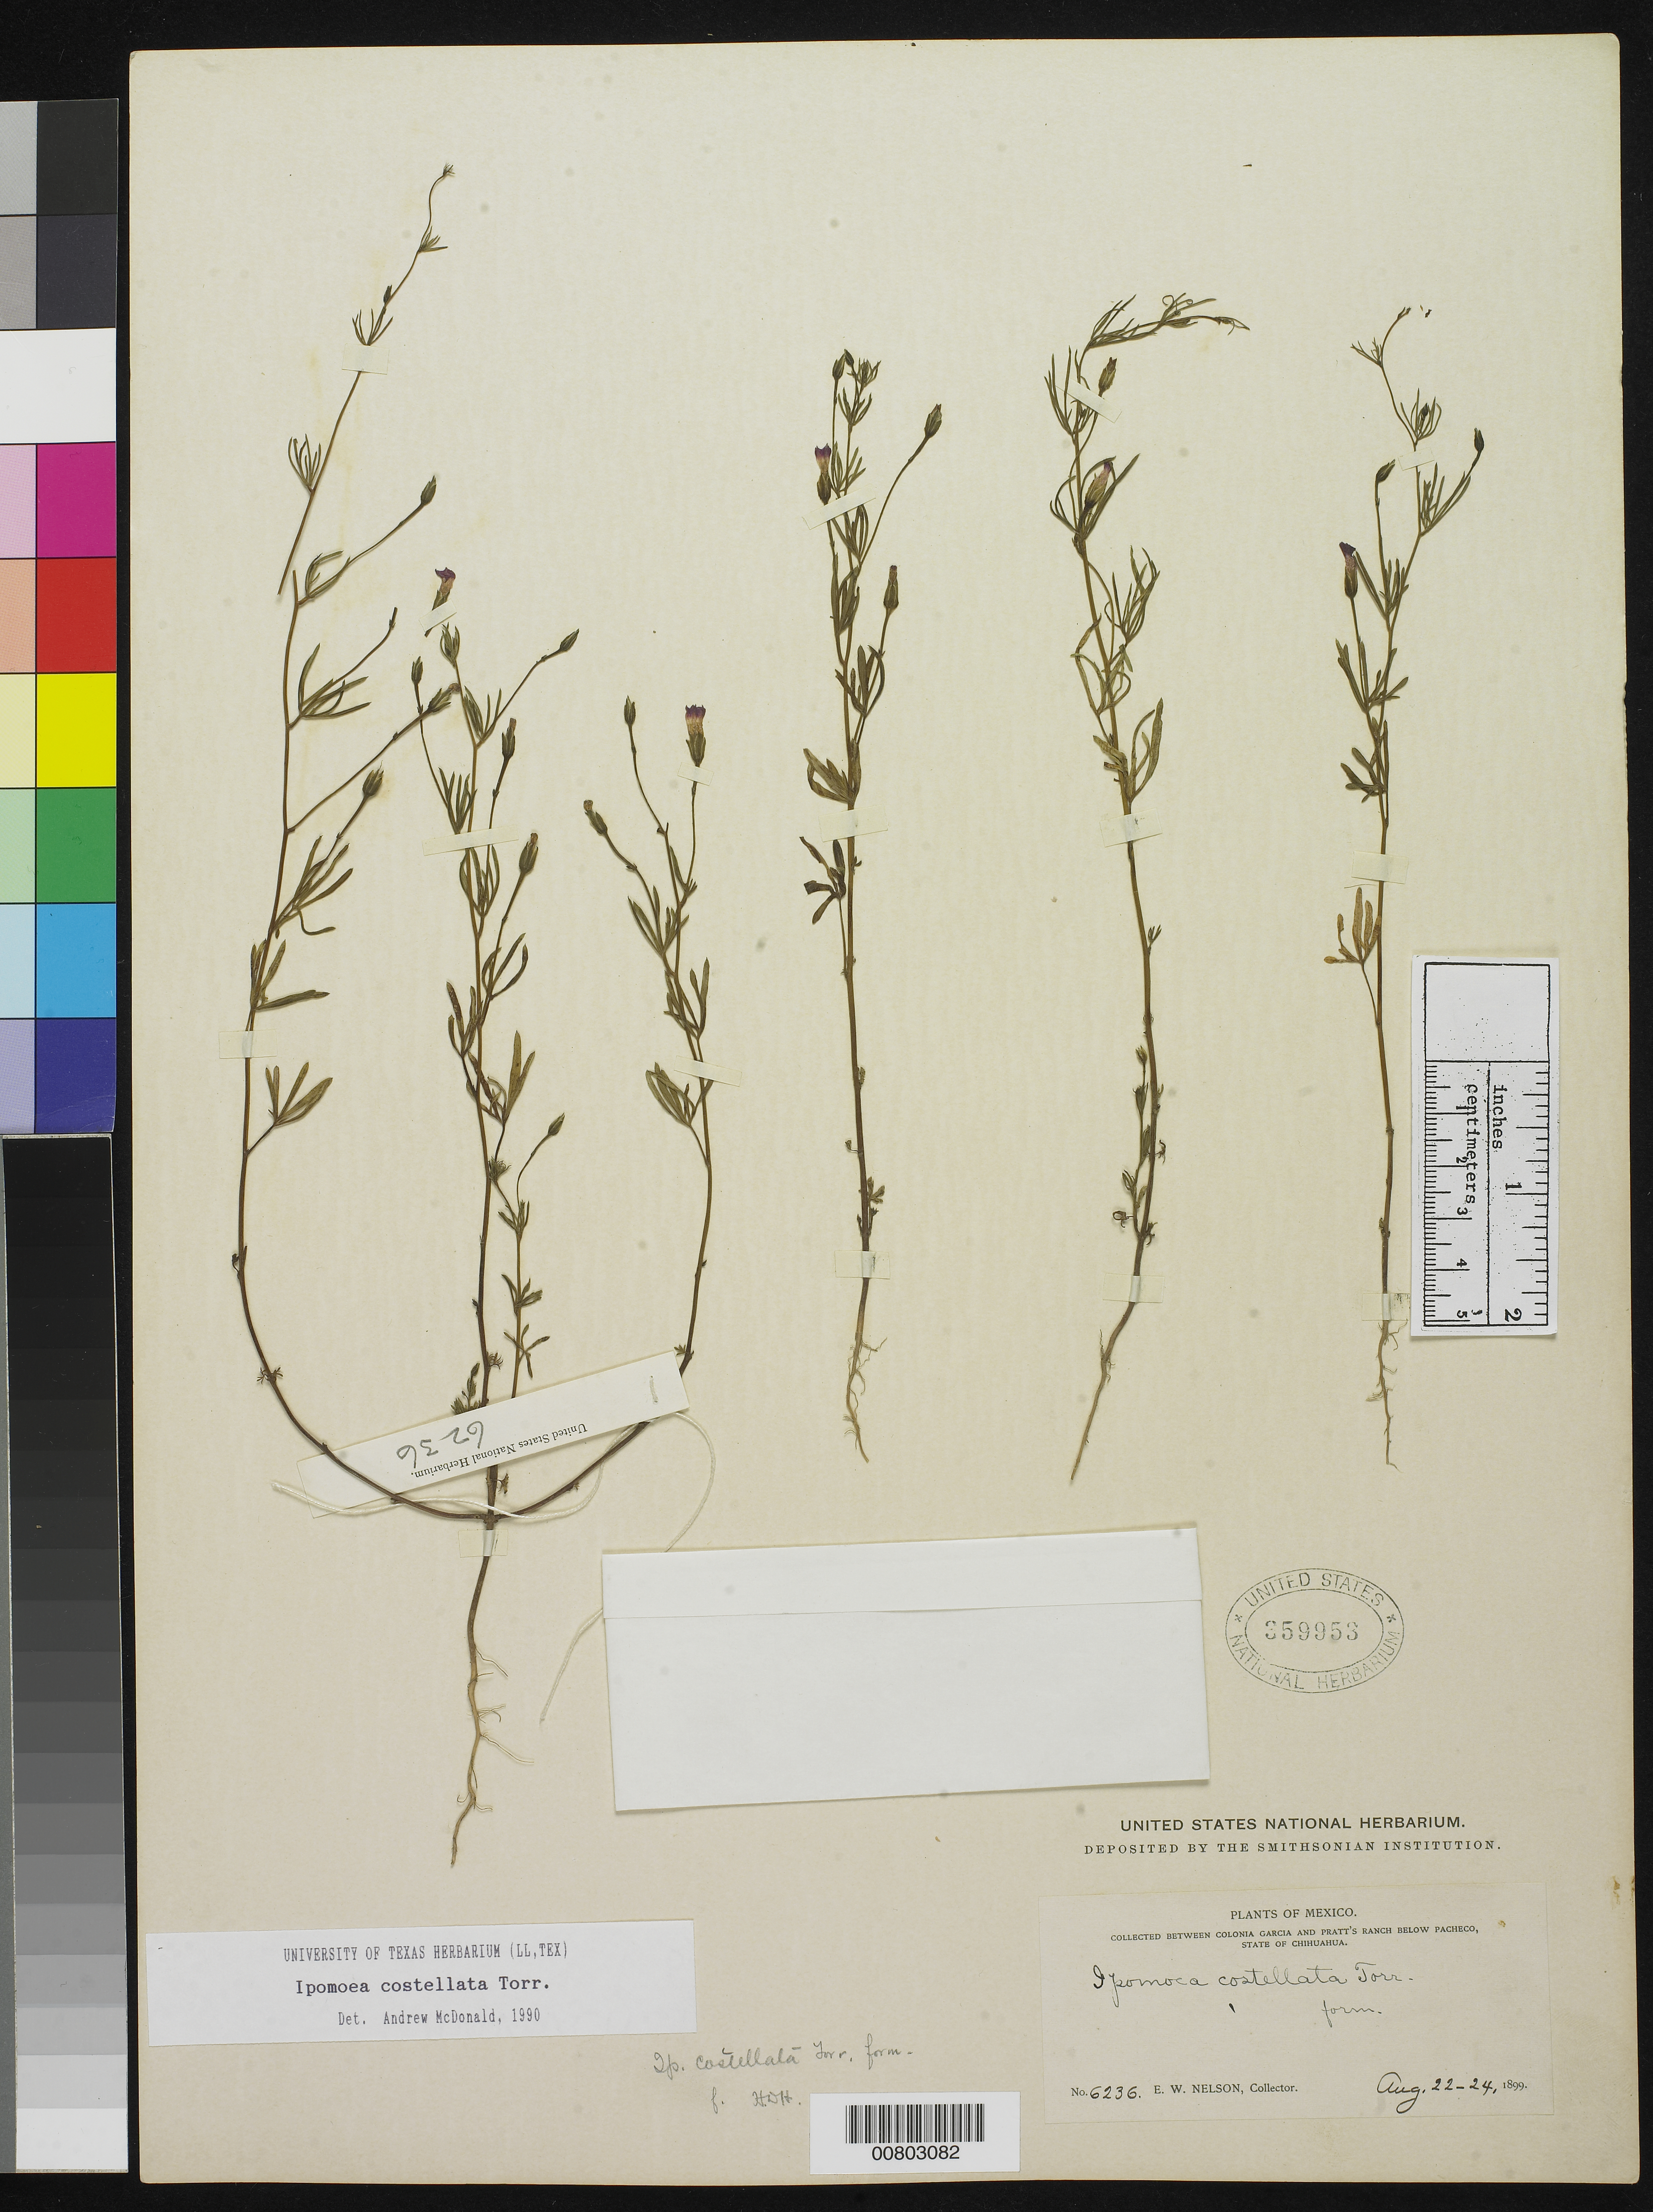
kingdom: Plantae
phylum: Tracheophyta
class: Magnoliopsida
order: Solanales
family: Convolvulaceae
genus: Ipomoea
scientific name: Ipomoea costellata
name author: Torr.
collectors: E. W. Nelson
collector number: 6236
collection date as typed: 22 Aug 1899 to 24 Aug 1899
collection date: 1899-08-22/1899-08-24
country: Mexico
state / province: Chihuahua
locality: Between Colonia García and Pratt's Ranch below Pacheco, Chihuahua.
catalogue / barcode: US 359953